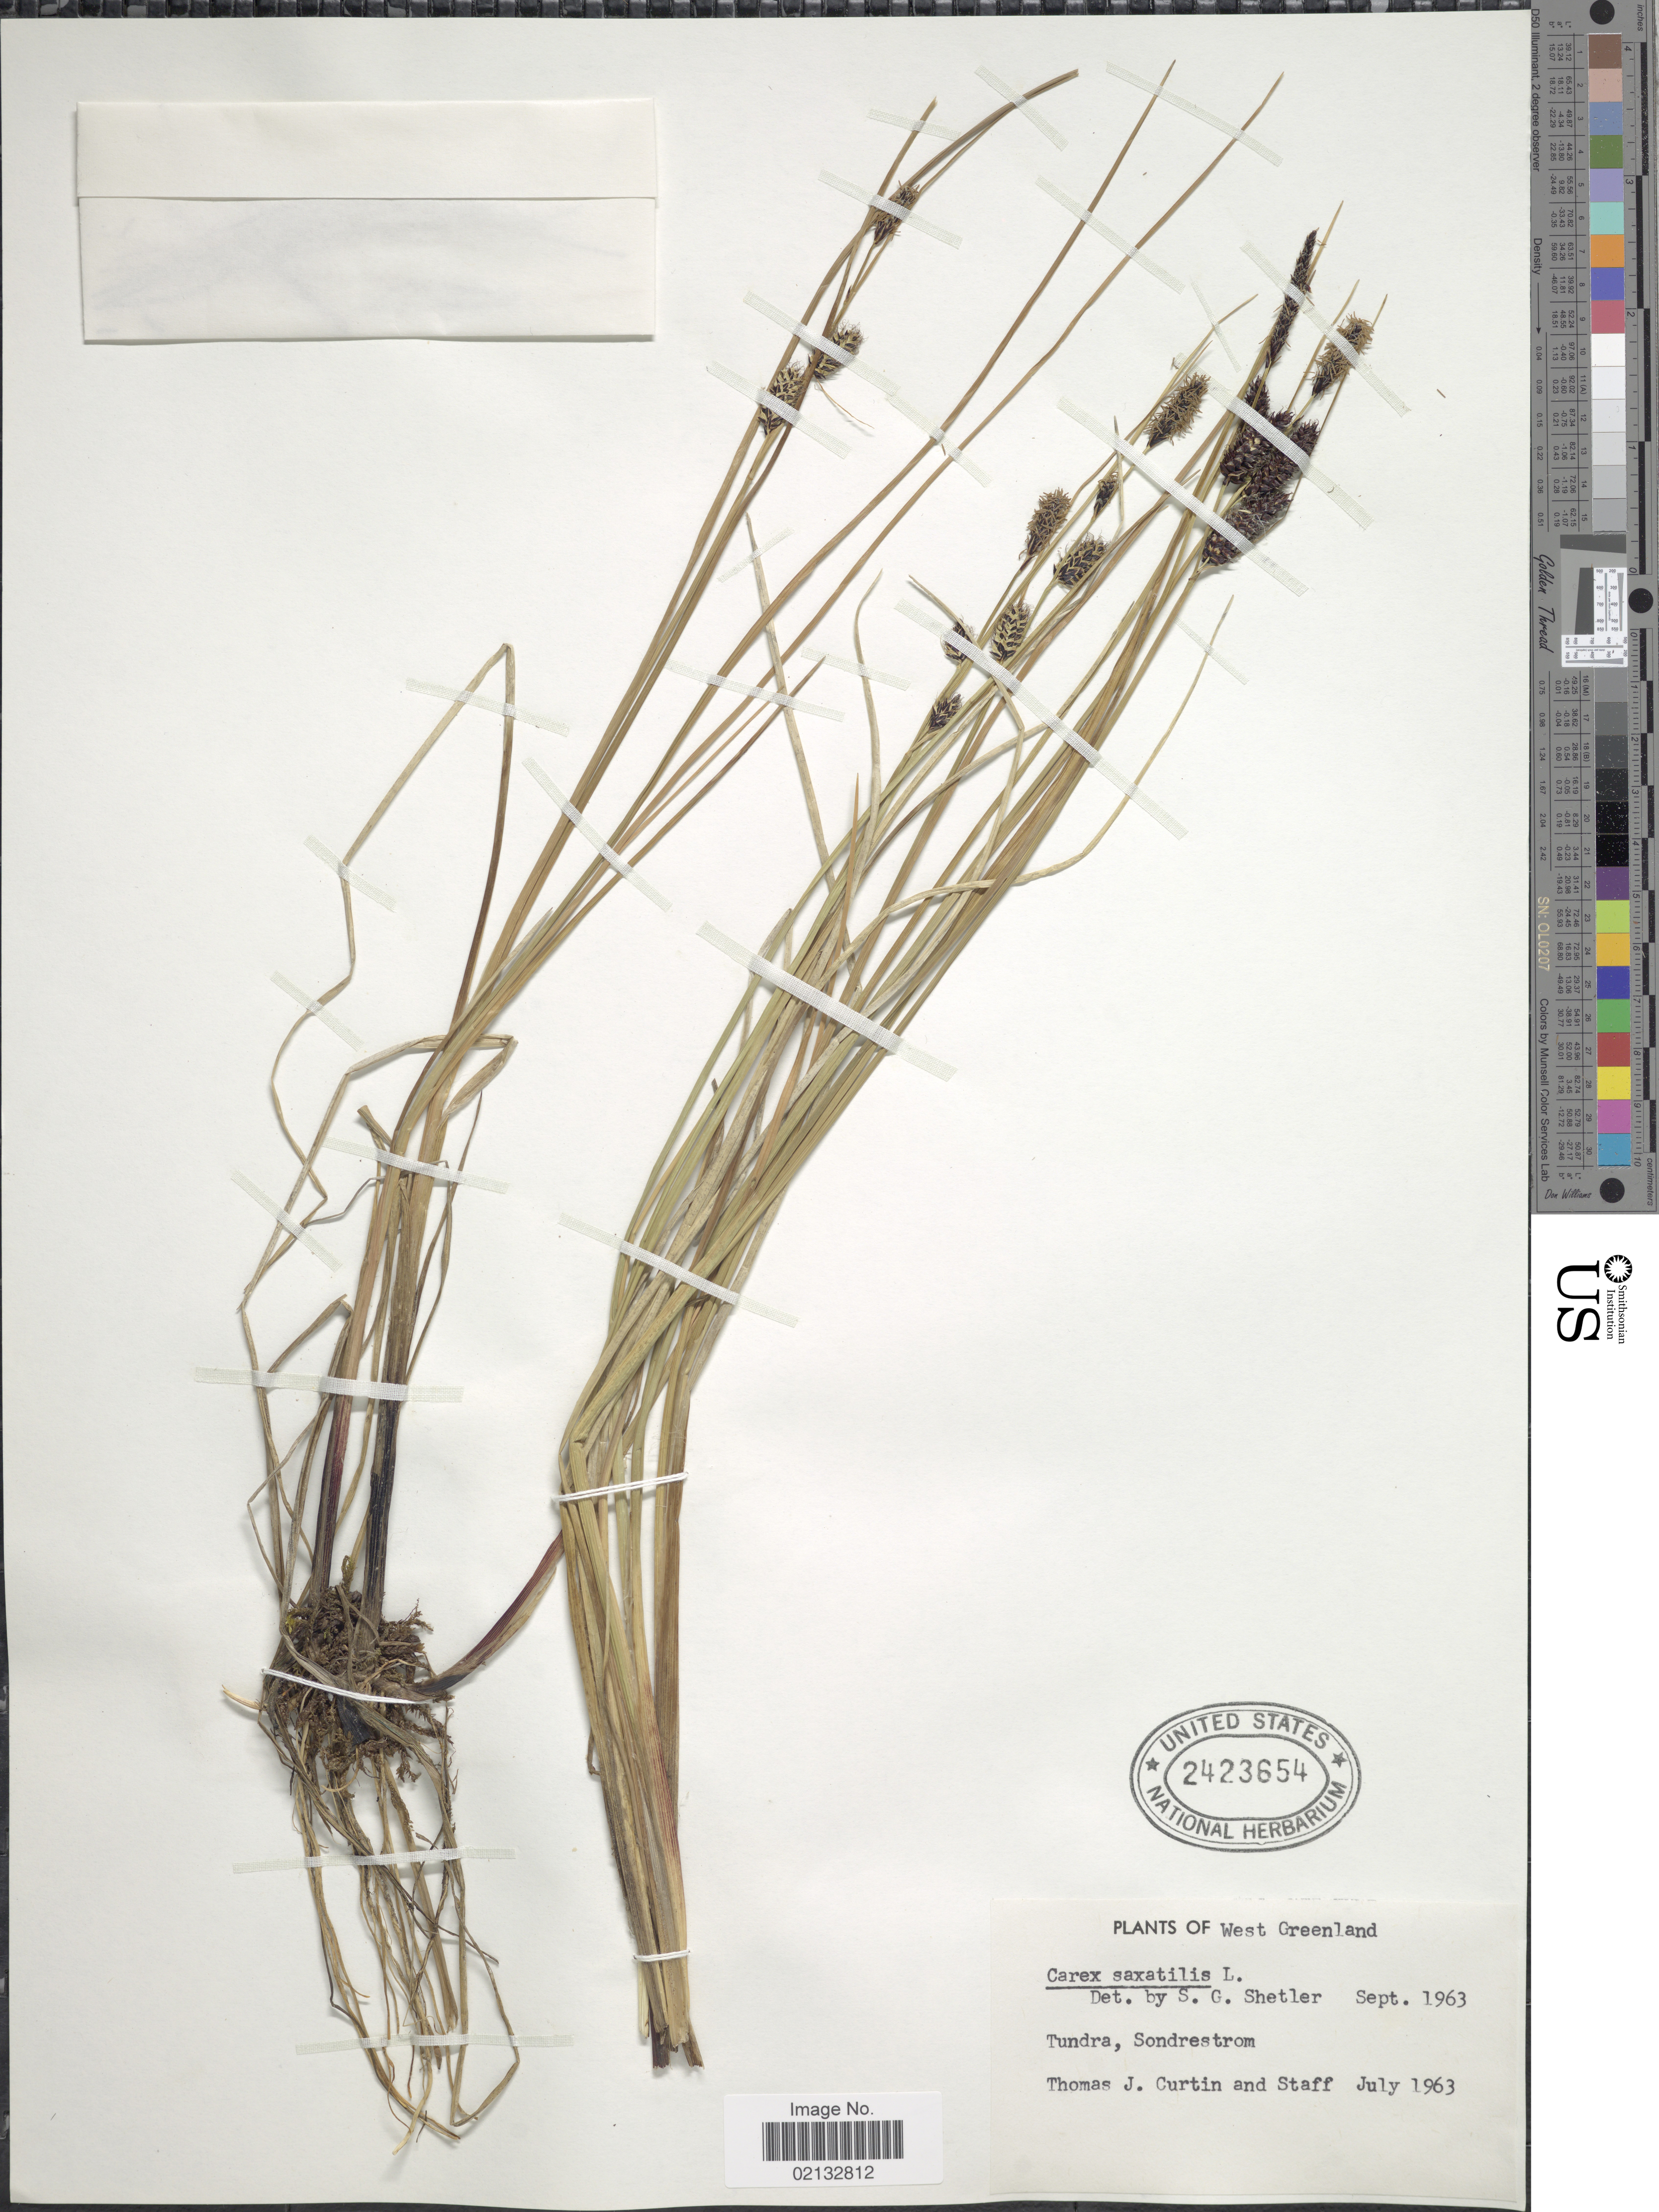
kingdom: Plantae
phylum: Tracheophyta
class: Liliopsida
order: Poales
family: Cyperaceae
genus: Carex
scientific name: Carex saxatilis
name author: L.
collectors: T. Curtin & Staff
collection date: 1963-07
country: Greenland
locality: West Greenland. Tundra, Sondrestrom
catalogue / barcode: US 2423654